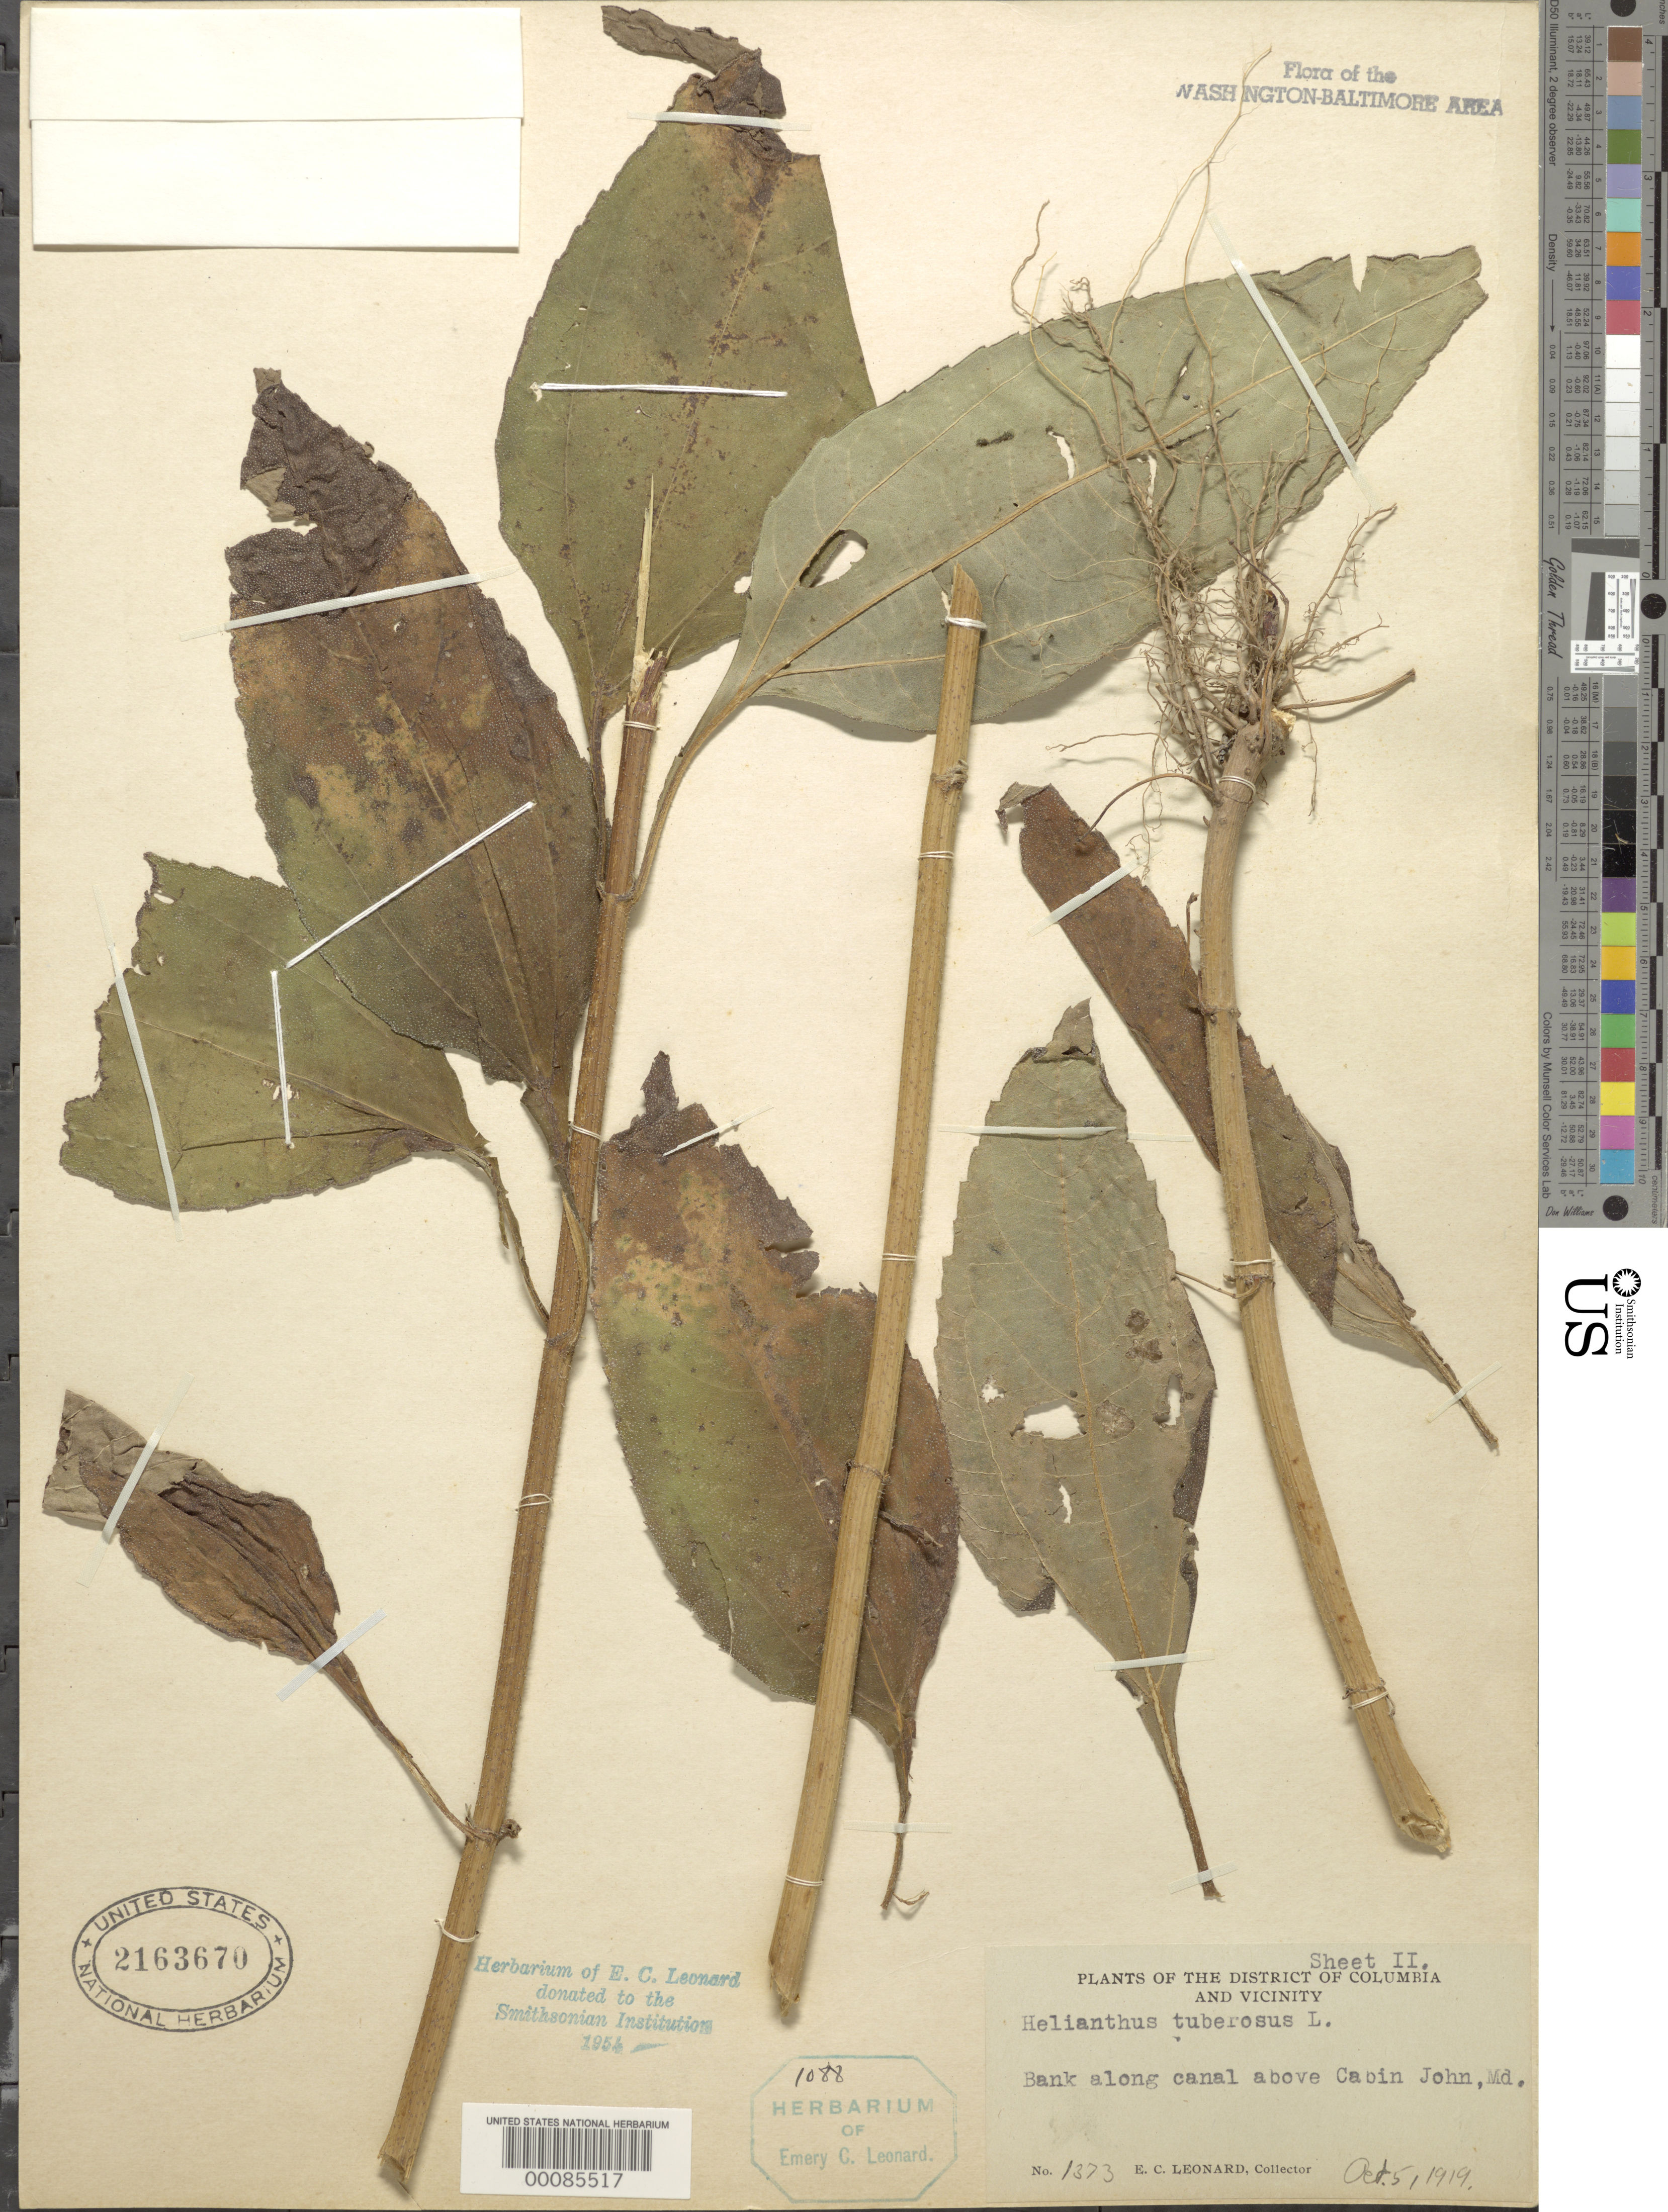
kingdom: Plantae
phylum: Tracheophyta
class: Magnoliopsida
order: Asterales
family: Asteraceae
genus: Helianthus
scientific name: Helianthus tuberosus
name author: L.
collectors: E. C. Leonard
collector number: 1373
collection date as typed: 05 Oct 1919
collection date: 1919-10-05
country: United States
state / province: Maryland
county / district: Montgomery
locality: Above Cabin John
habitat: Canal bank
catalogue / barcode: US 2163670